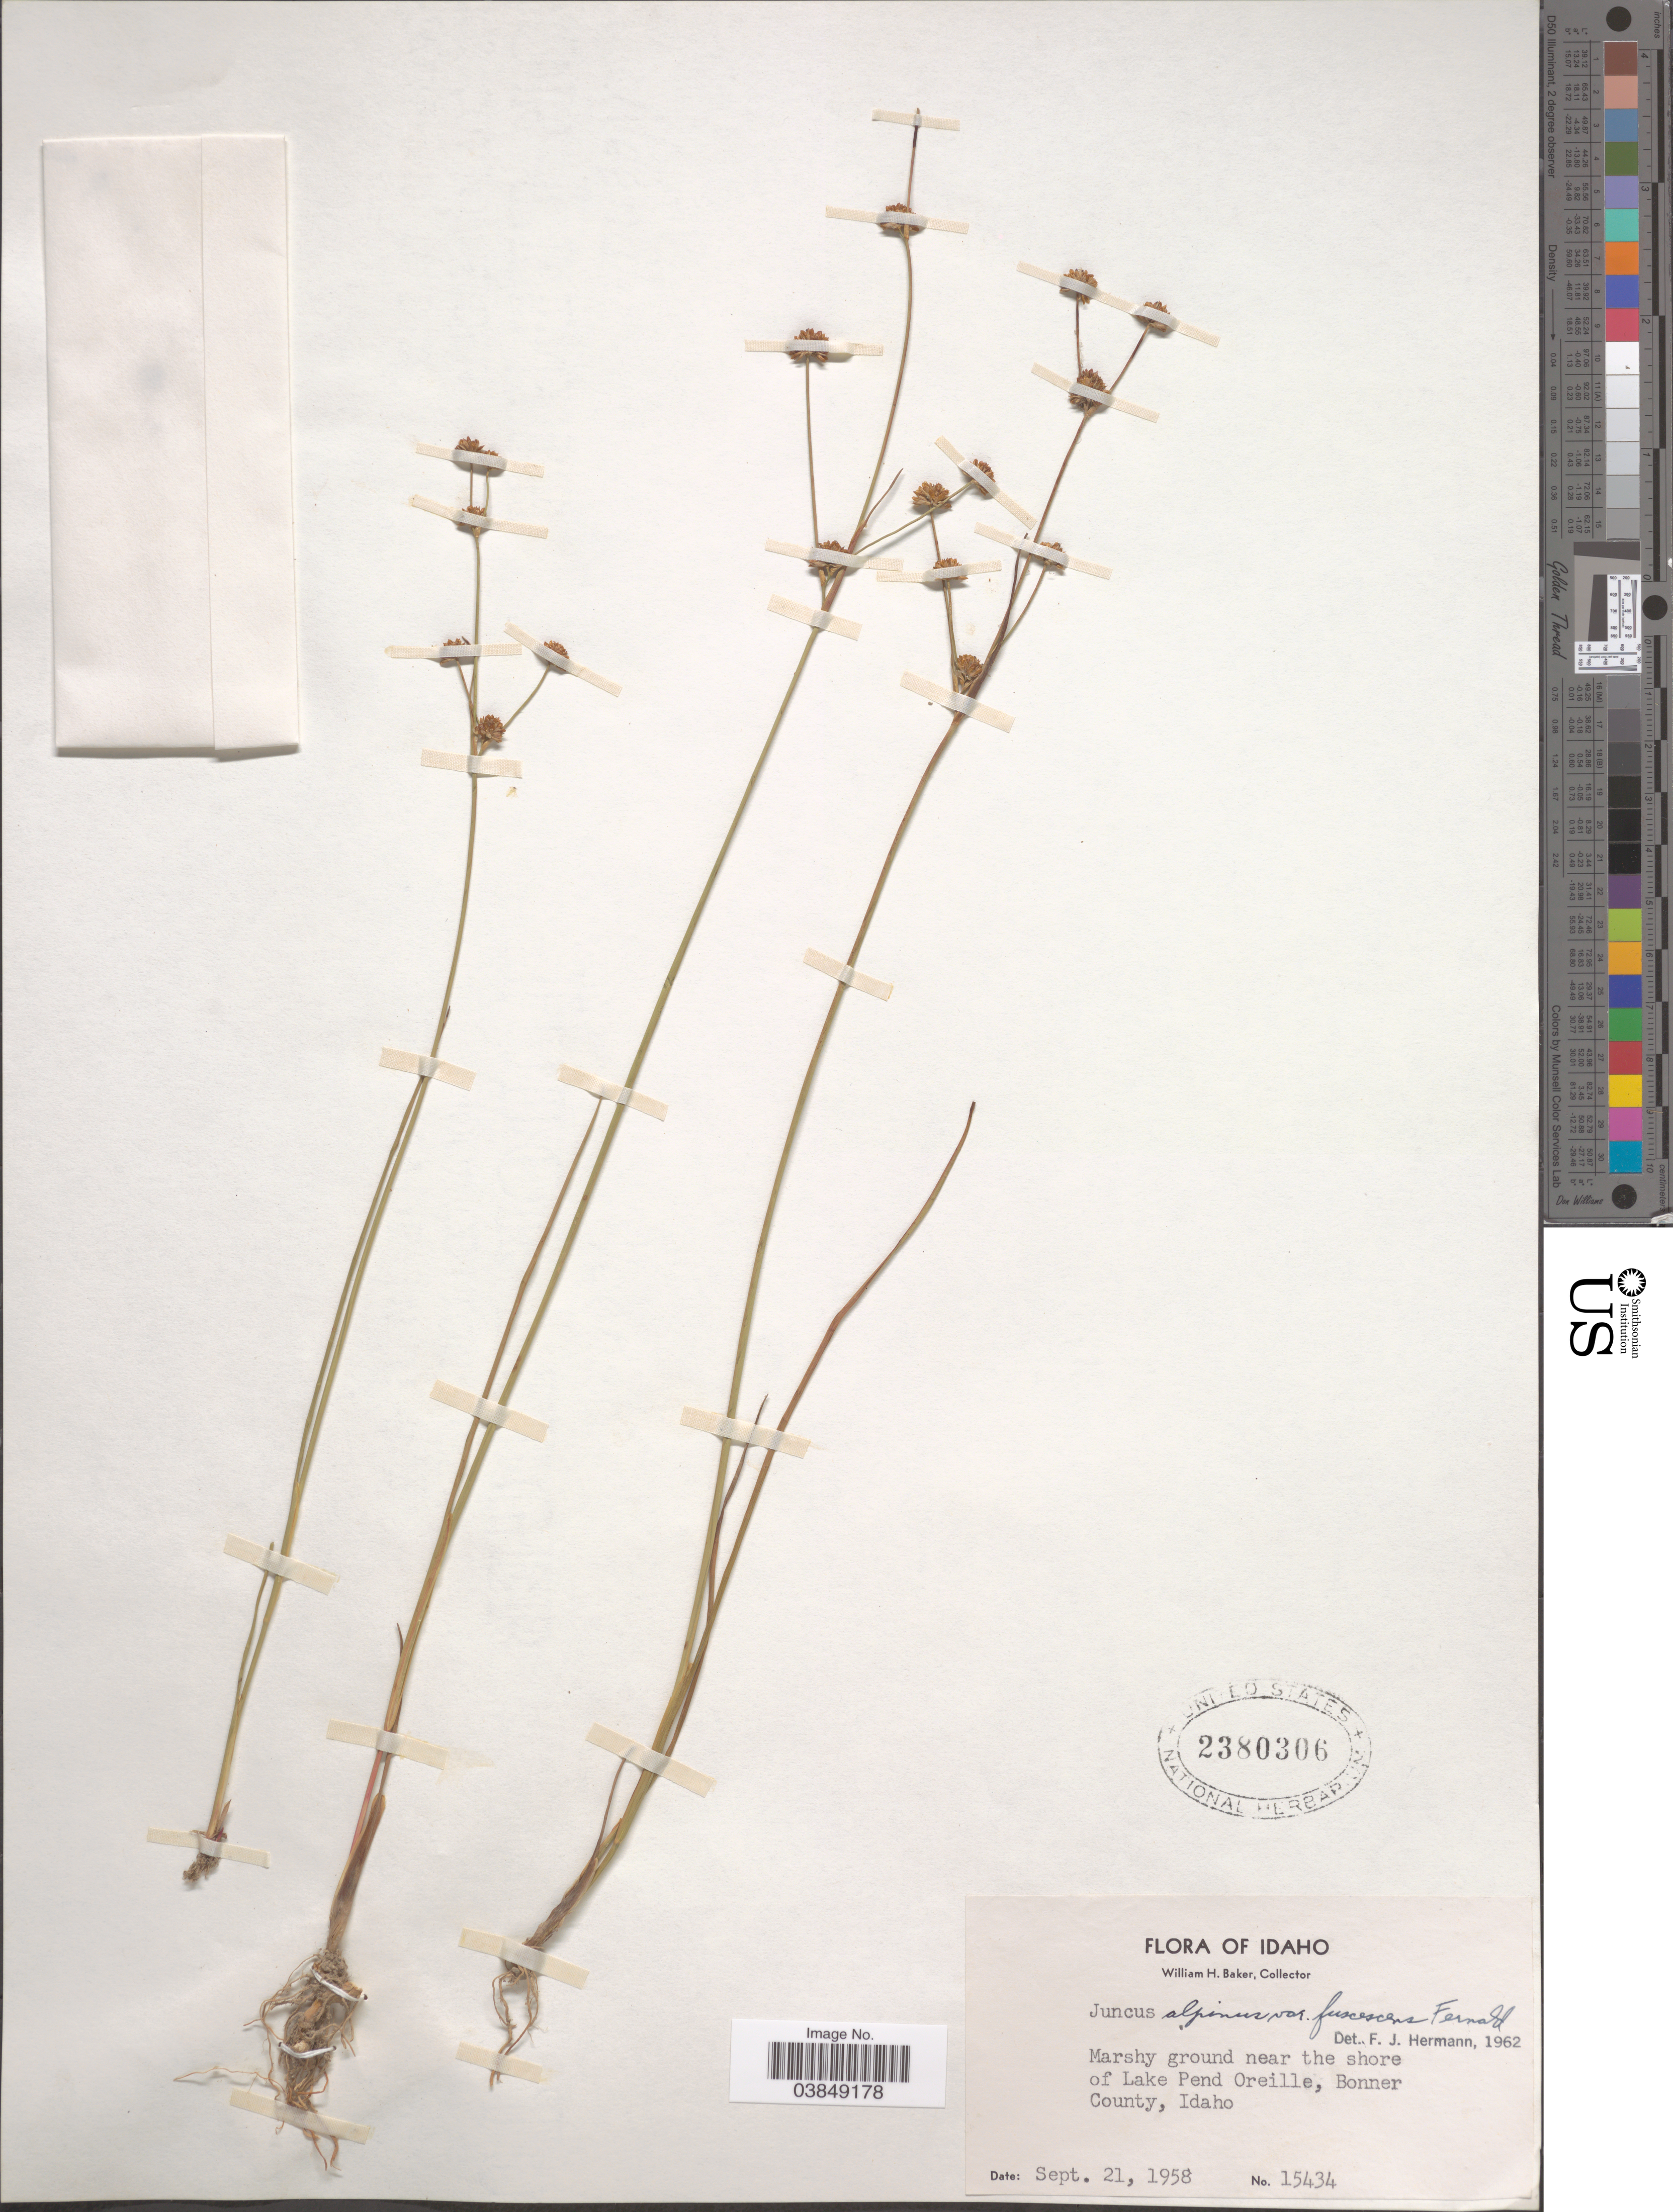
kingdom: Plantae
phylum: Tracheophyta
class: Liliopsida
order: Poales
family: Juncaceae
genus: Juncus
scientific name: Juncus alpinus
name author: Vill.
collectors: W. H. Baker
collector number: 15434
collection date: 1958-09-21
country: United States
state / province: Idaho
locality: Marshy ground near the shore of Lake Pend Oreille, Bonner County.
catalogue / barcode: US 2380306